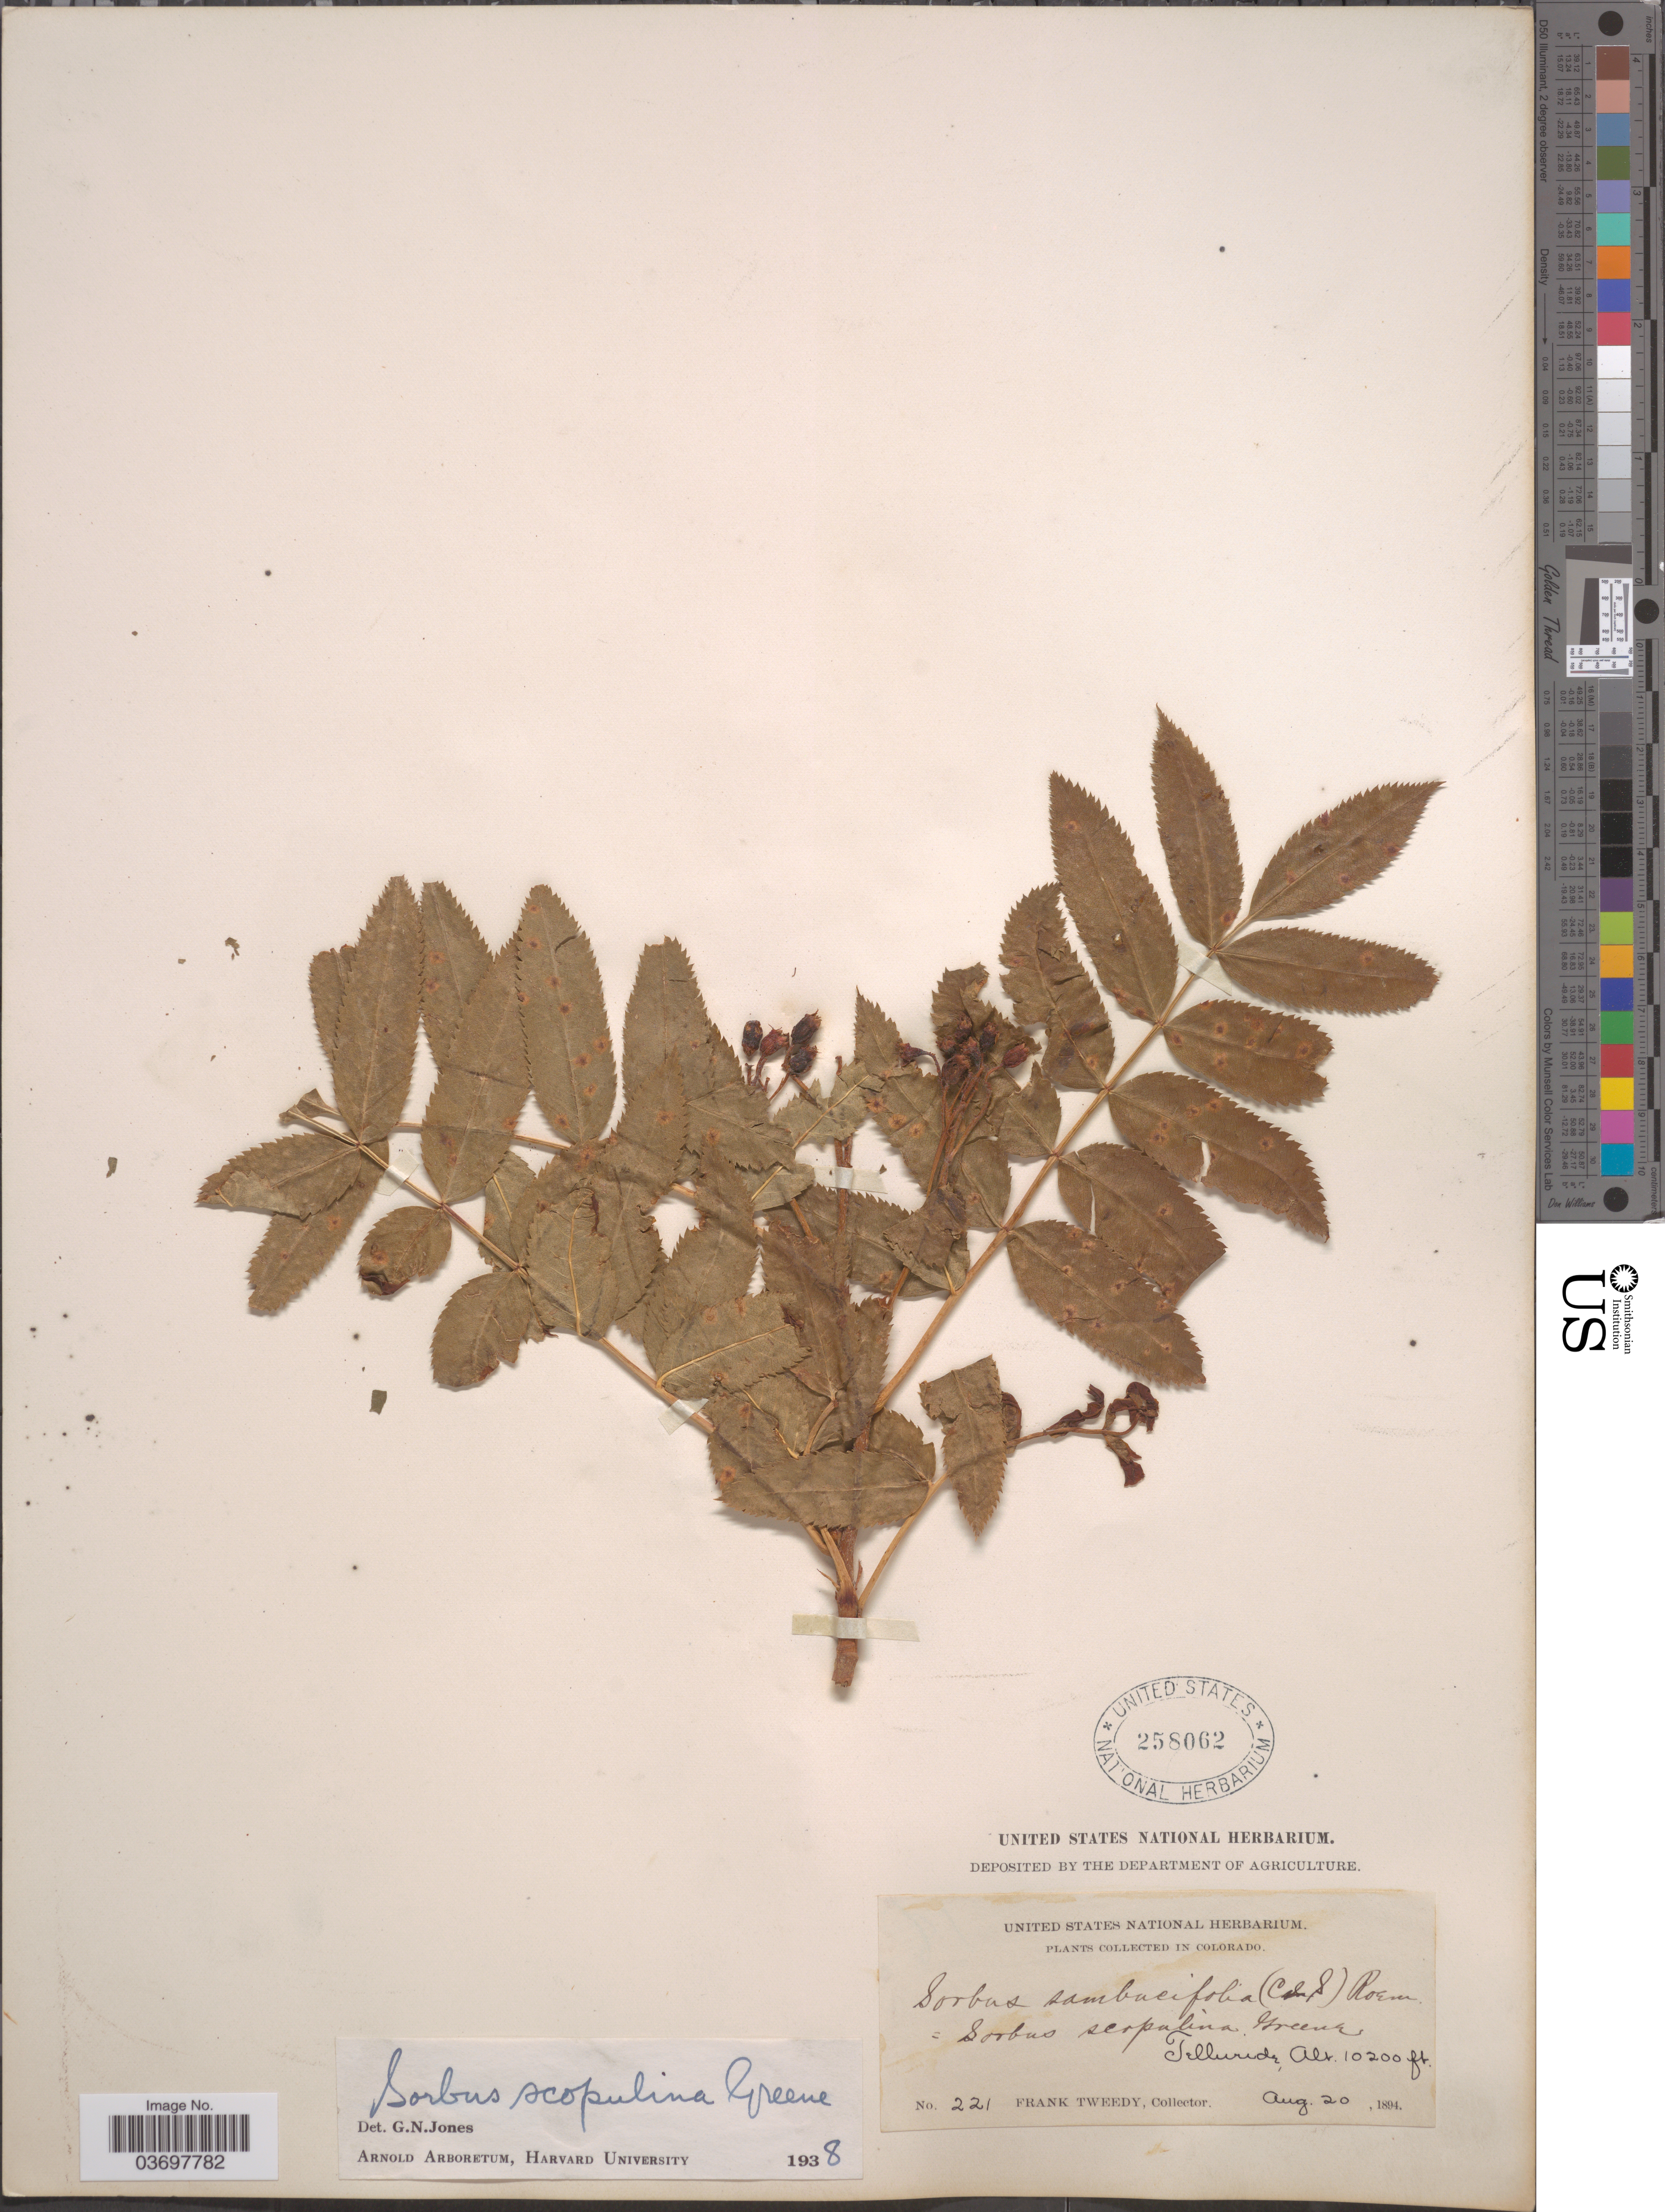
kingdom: Plantae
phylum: Tracheophyta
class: Magnoliopsida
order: Rosales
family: Rosaceae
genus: Sorbus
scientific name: Sorbus scopulina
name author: Greene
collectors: F. Tweedy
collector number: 221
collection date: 1894-08-20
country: United States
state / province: Colorado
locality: Telluride.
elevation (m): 3109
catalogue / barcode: US 258062